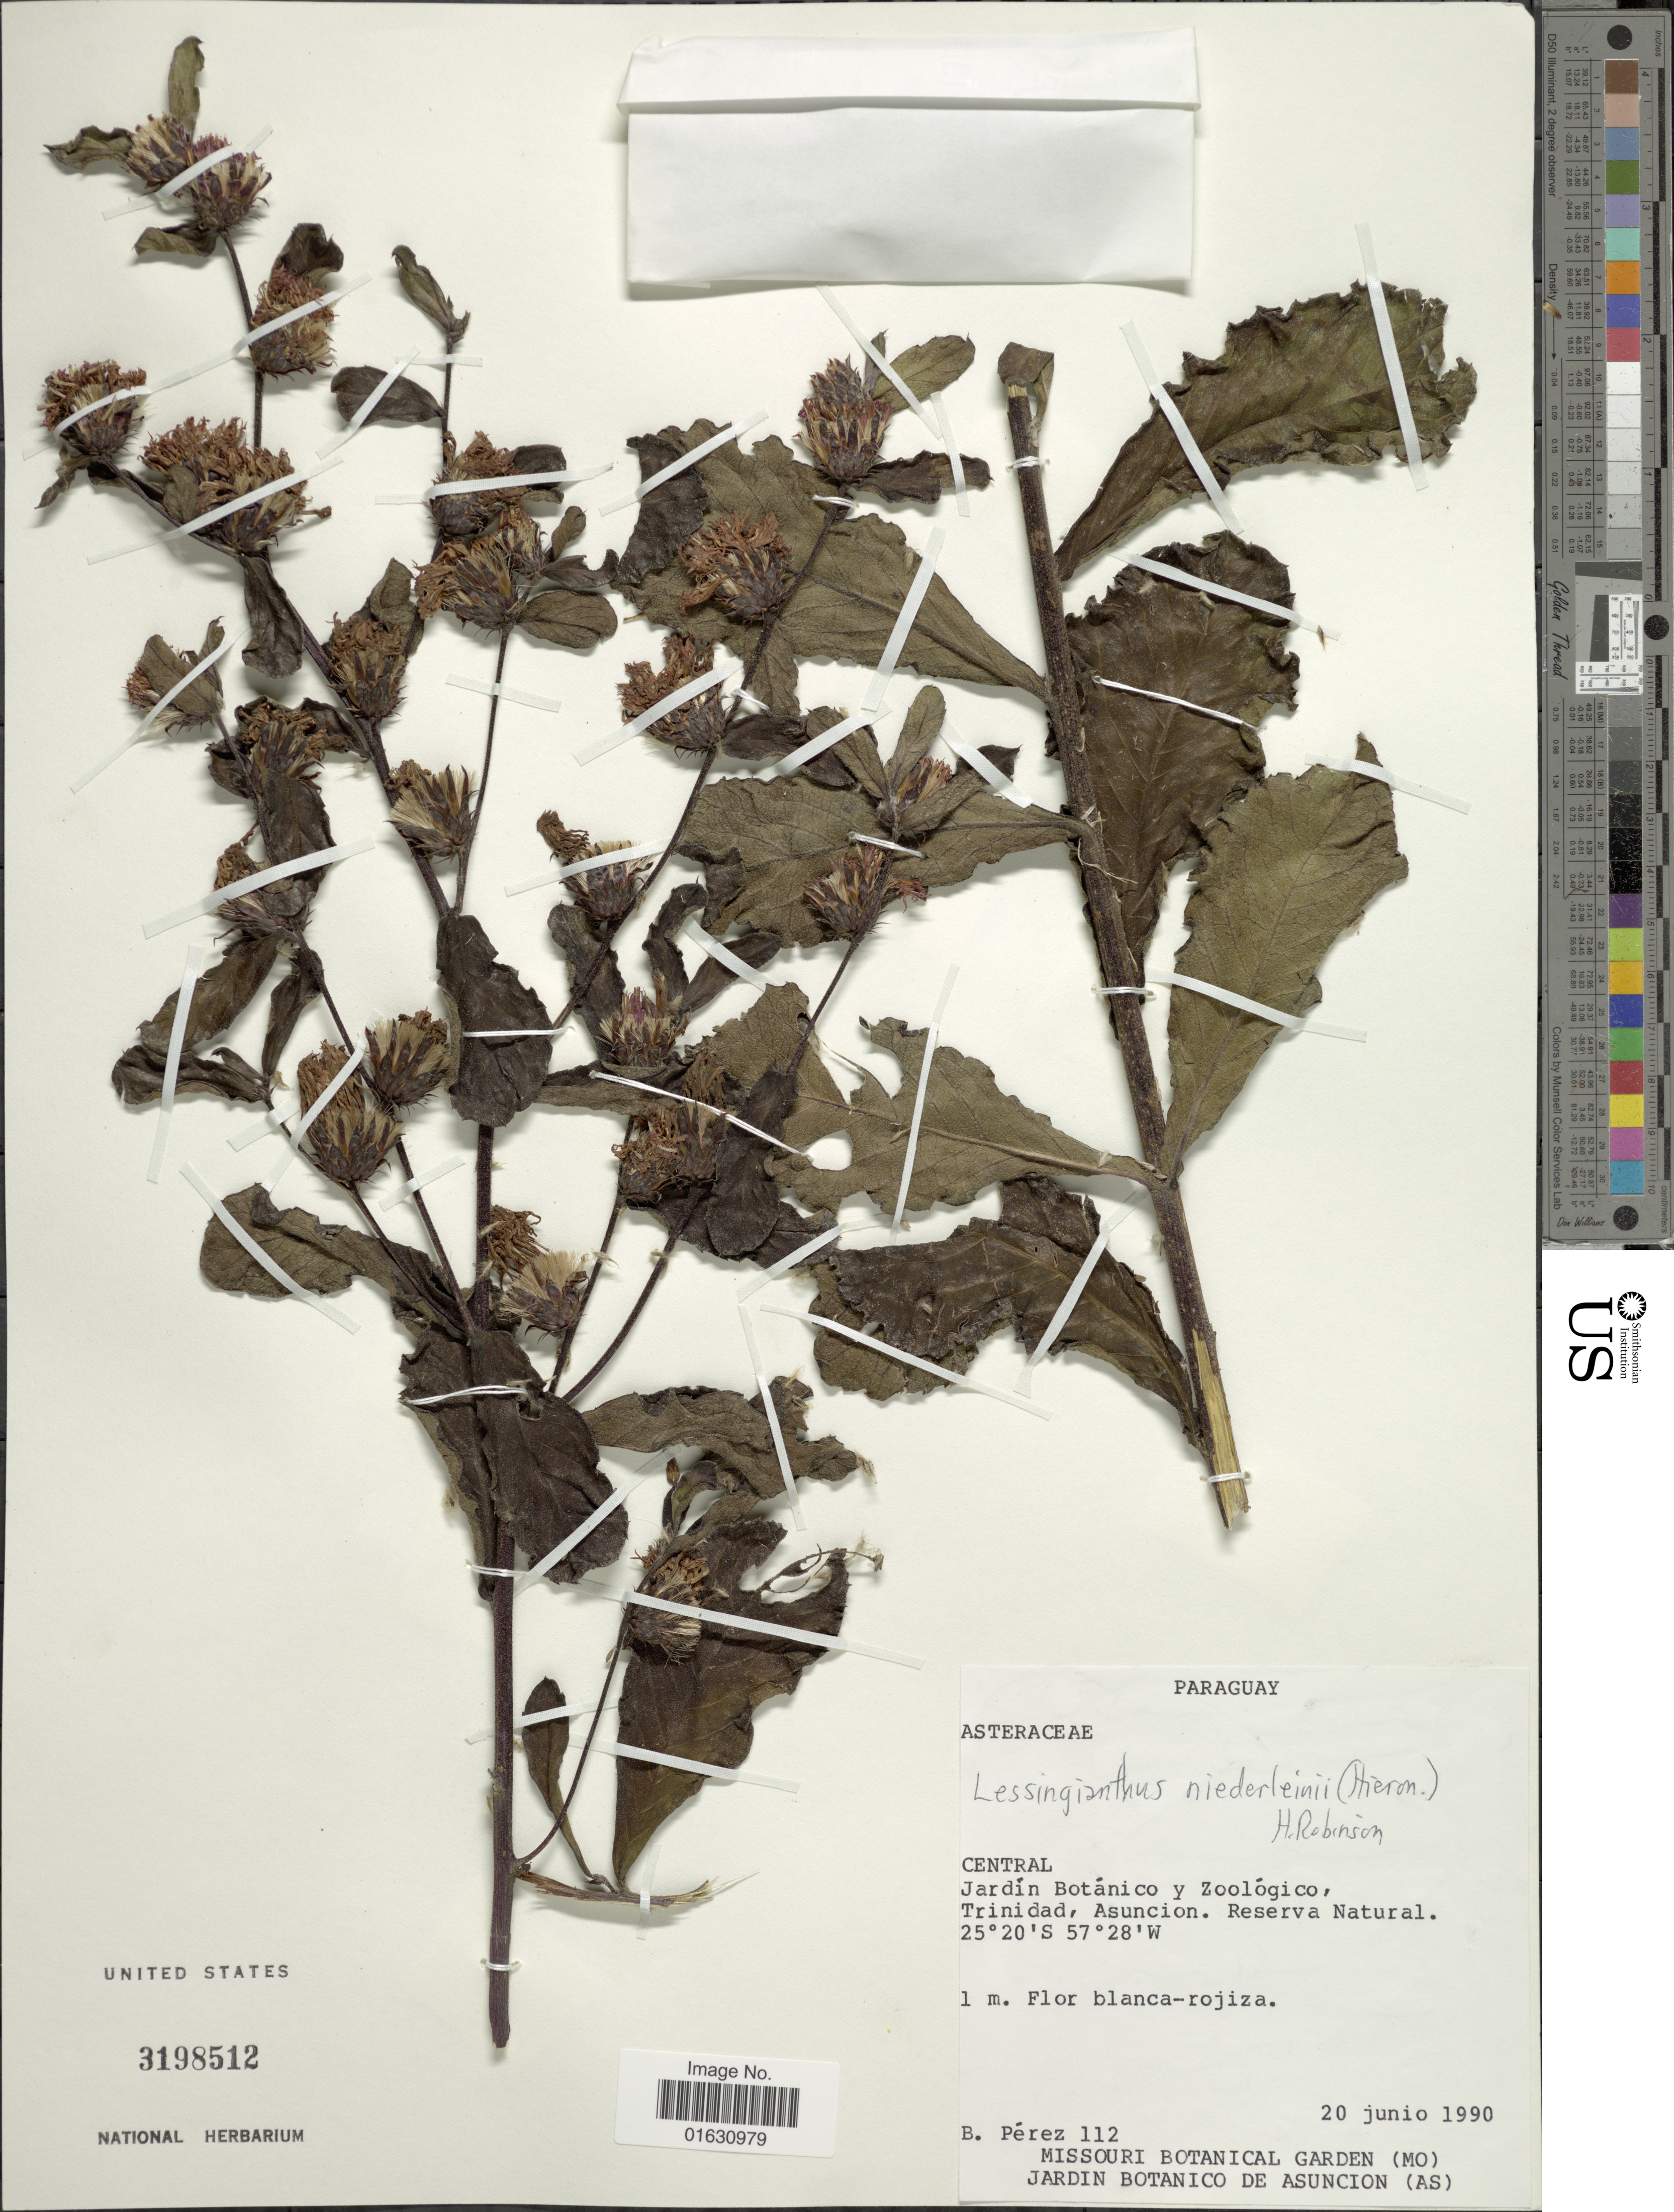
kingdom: Plantae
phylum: Tracheophyta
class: Magnoliopsida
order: Asterales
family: Asteraceae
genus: Lessingianthus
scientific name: Lessingianthus niederleinii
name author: (Hieron.) H. Rob.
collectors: B. Pérez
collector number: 112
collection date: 1990-06-20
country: Paraguay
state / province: Central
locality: Central. Jardín Botánico y Zoológico, Trinidad, Asuncion. Reserva Natural.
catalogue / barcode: US 3198512